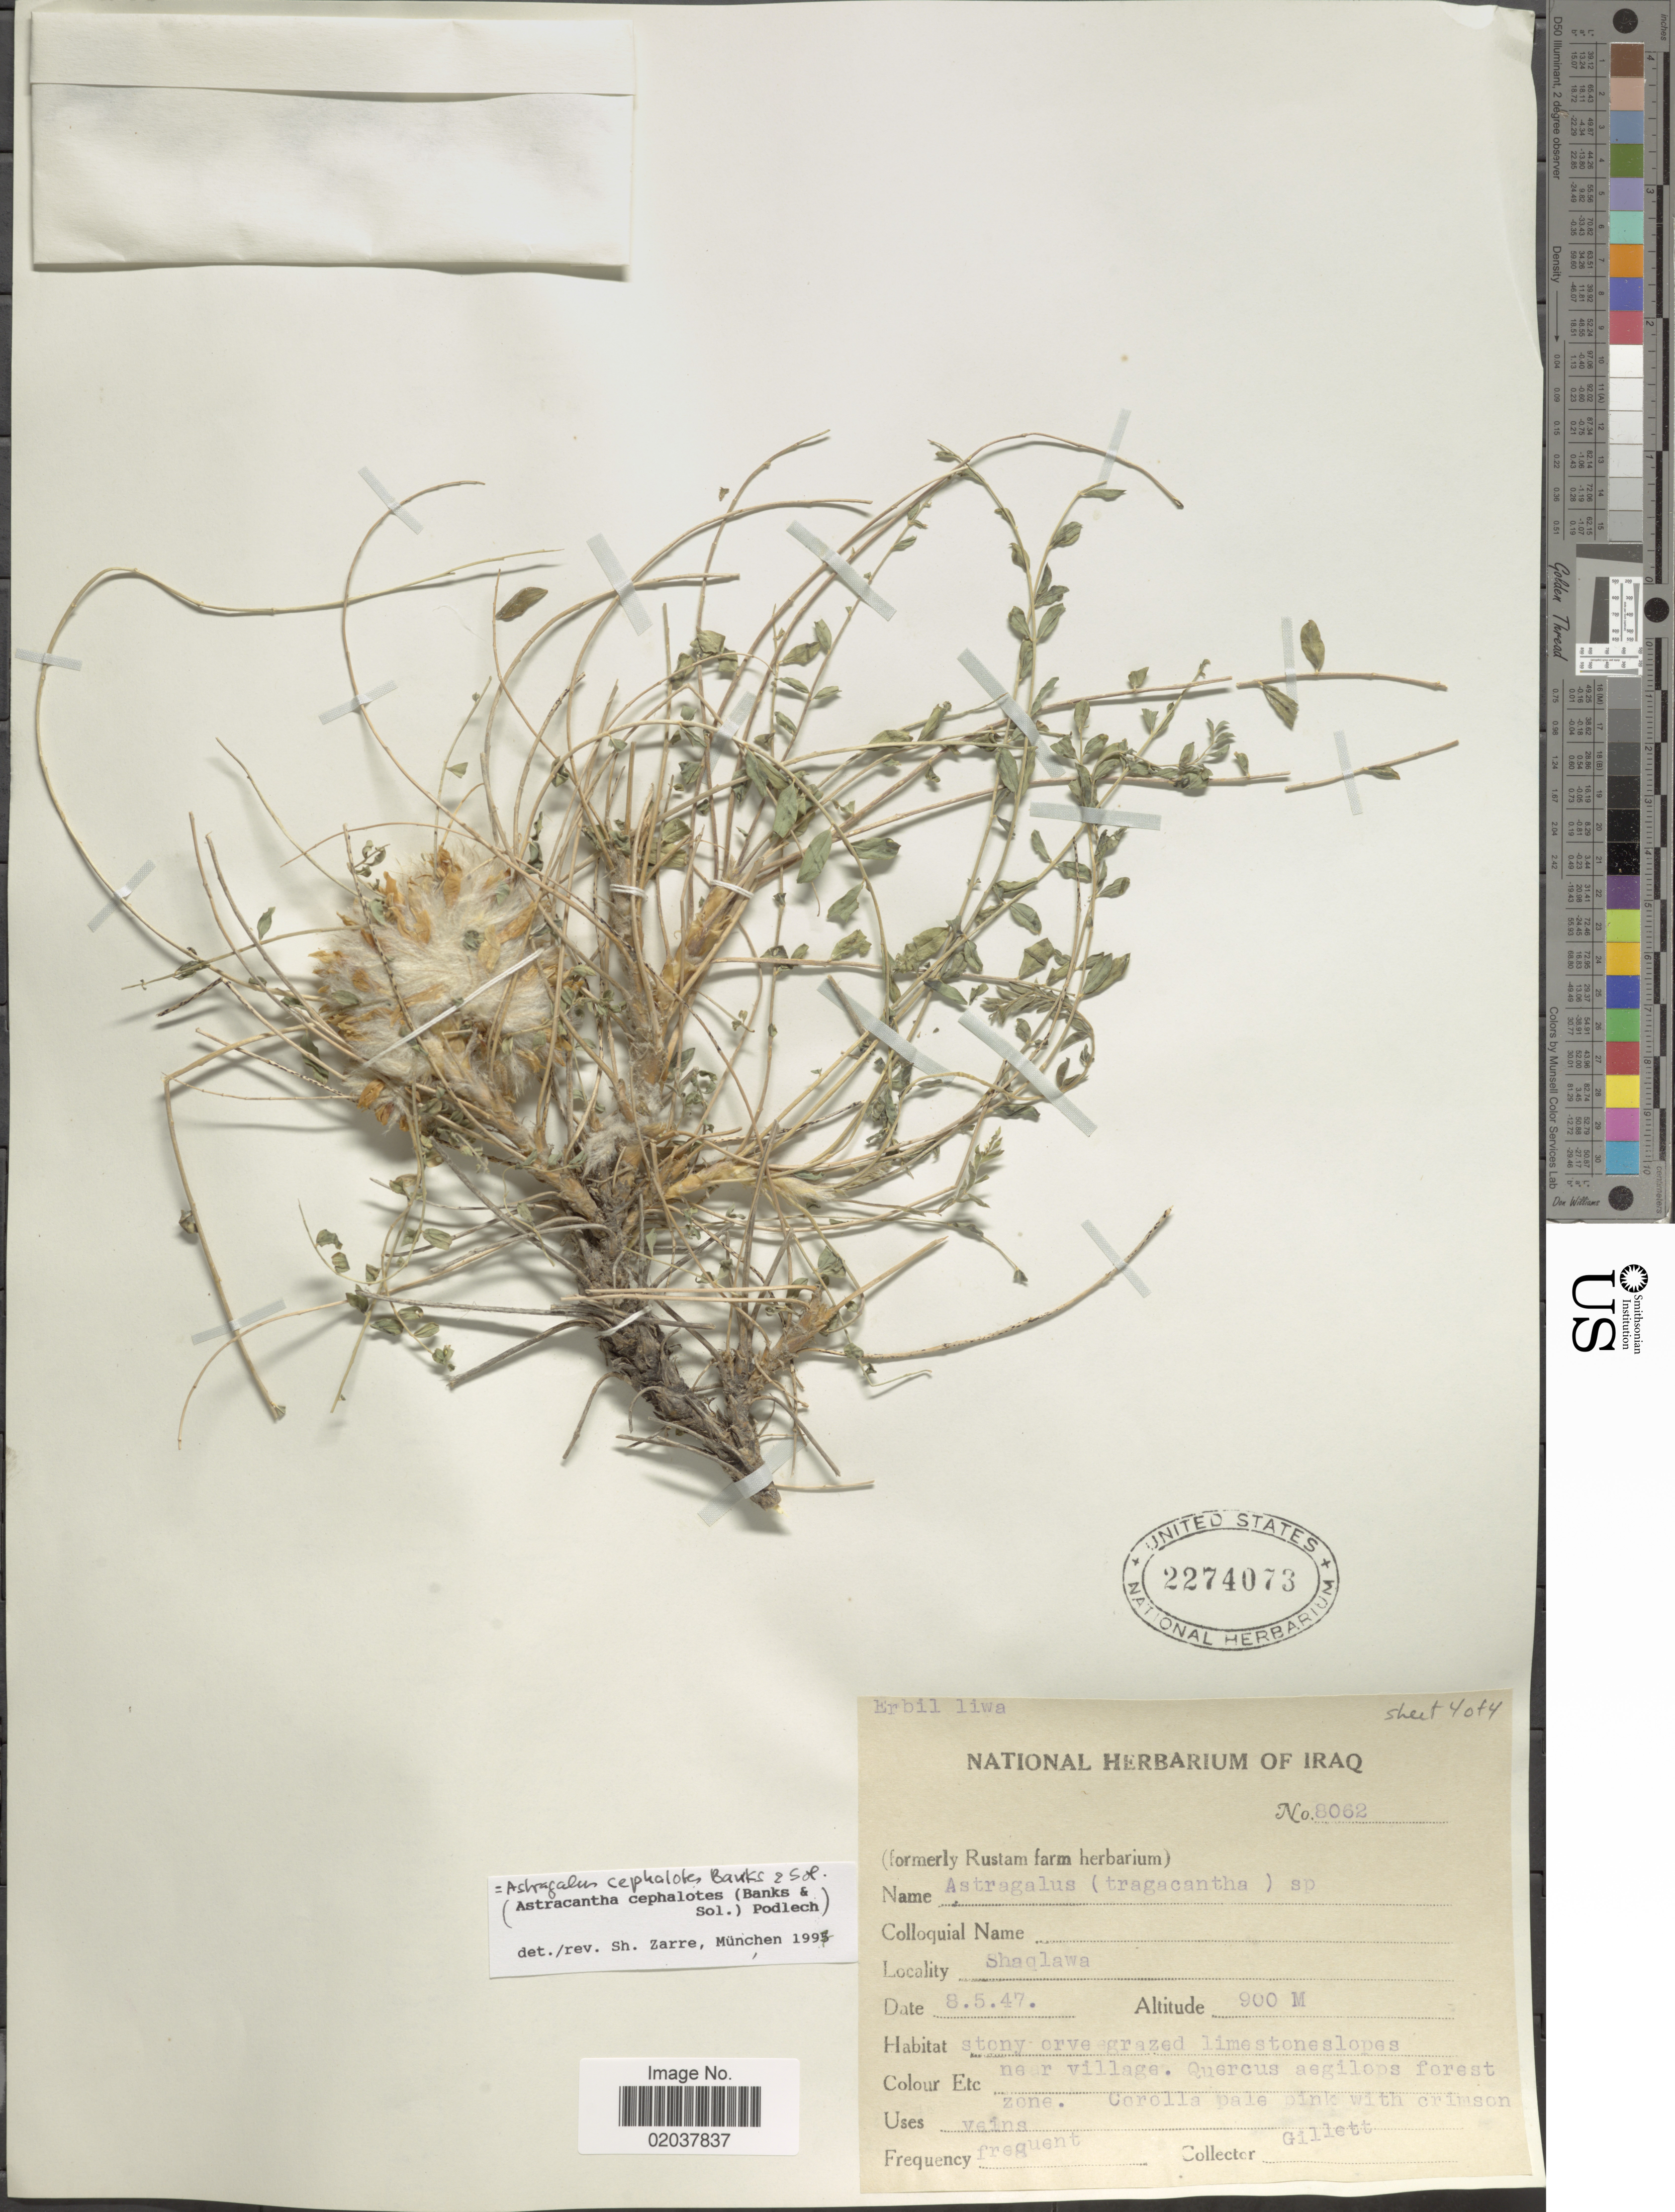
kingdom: Plantae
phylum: Tracheophyta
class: Magnoliopsida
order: Fabales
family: Fabaceae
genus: Astragalus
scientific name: Astragalus cephalotes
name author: Banks & Sol.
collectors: Gillett, --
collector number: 8062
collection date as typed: Transcribed d/m/y: 8/5/47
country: Iraq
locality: Shaqlawa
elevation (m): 900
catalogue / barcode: US 2274073